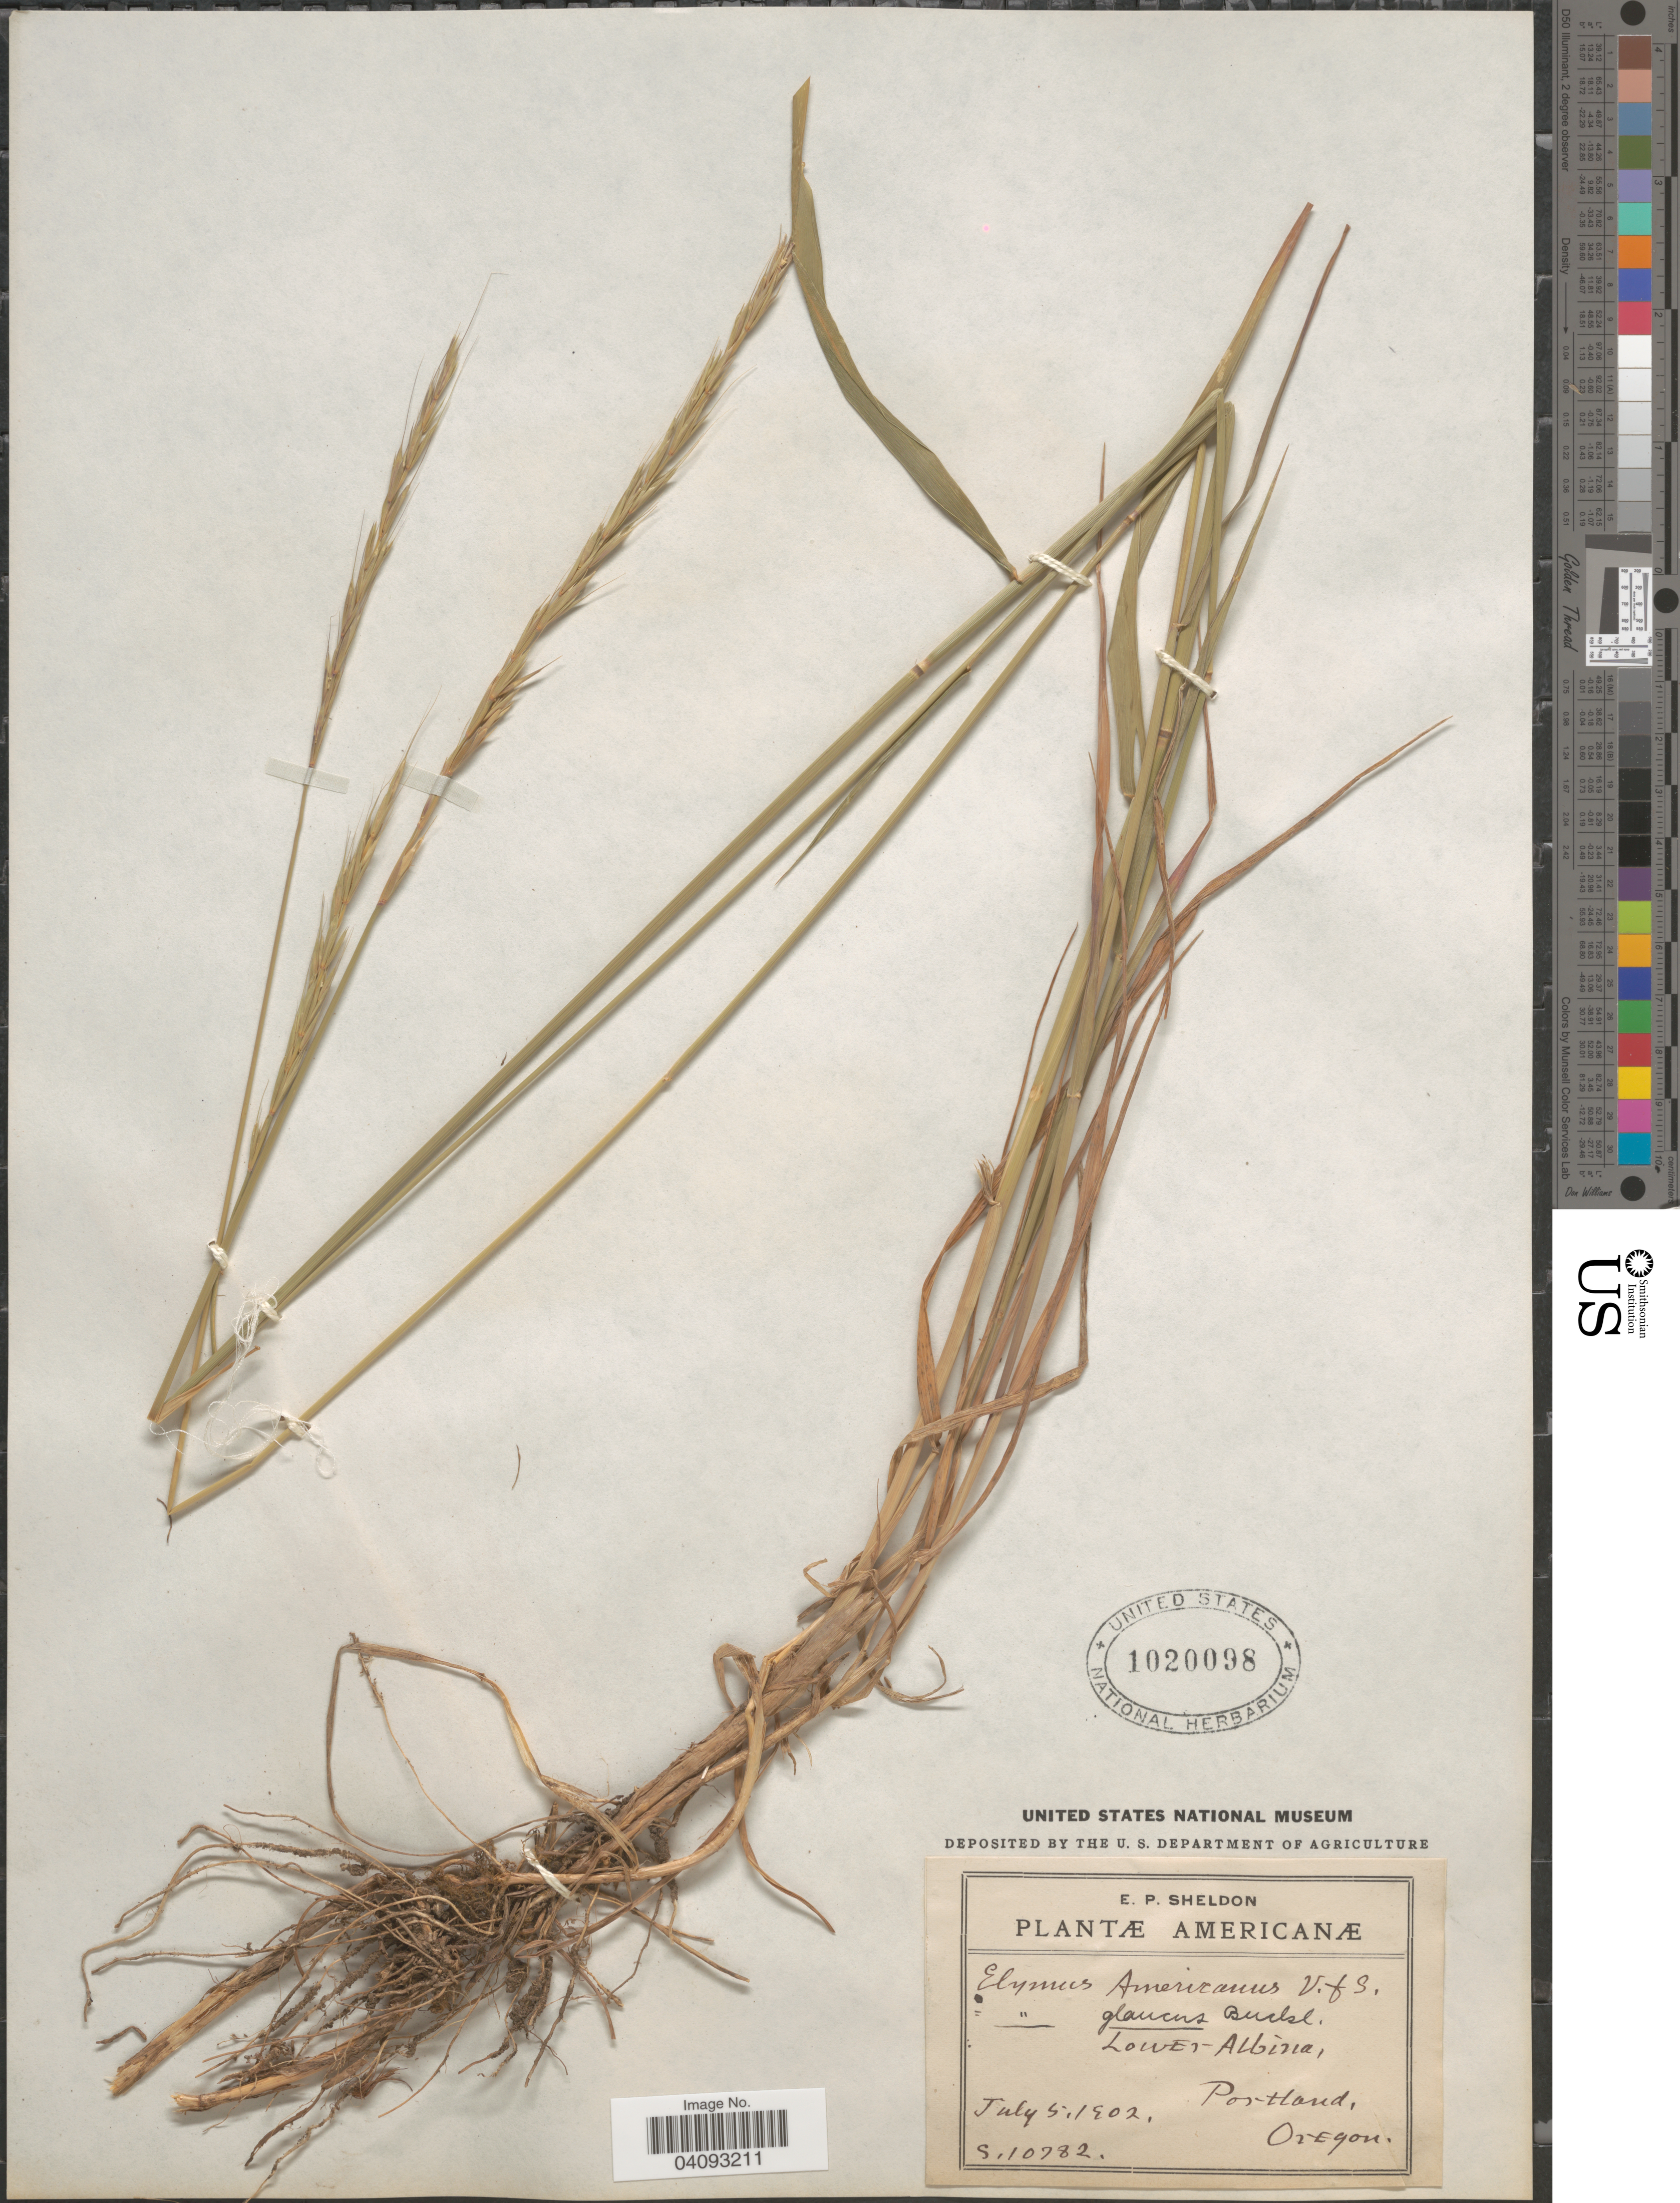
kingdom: Plantae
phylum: Tracheophyta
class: Liliopsida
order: Poales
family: Poaceae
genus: Elymus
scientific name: Elymus glaucus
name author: Buckley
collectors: E. P. Sheldon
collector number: S10782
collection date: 1902-07-05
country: United States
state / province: Oregon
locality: Lower Albina, Portland.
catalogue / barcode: US 1020098